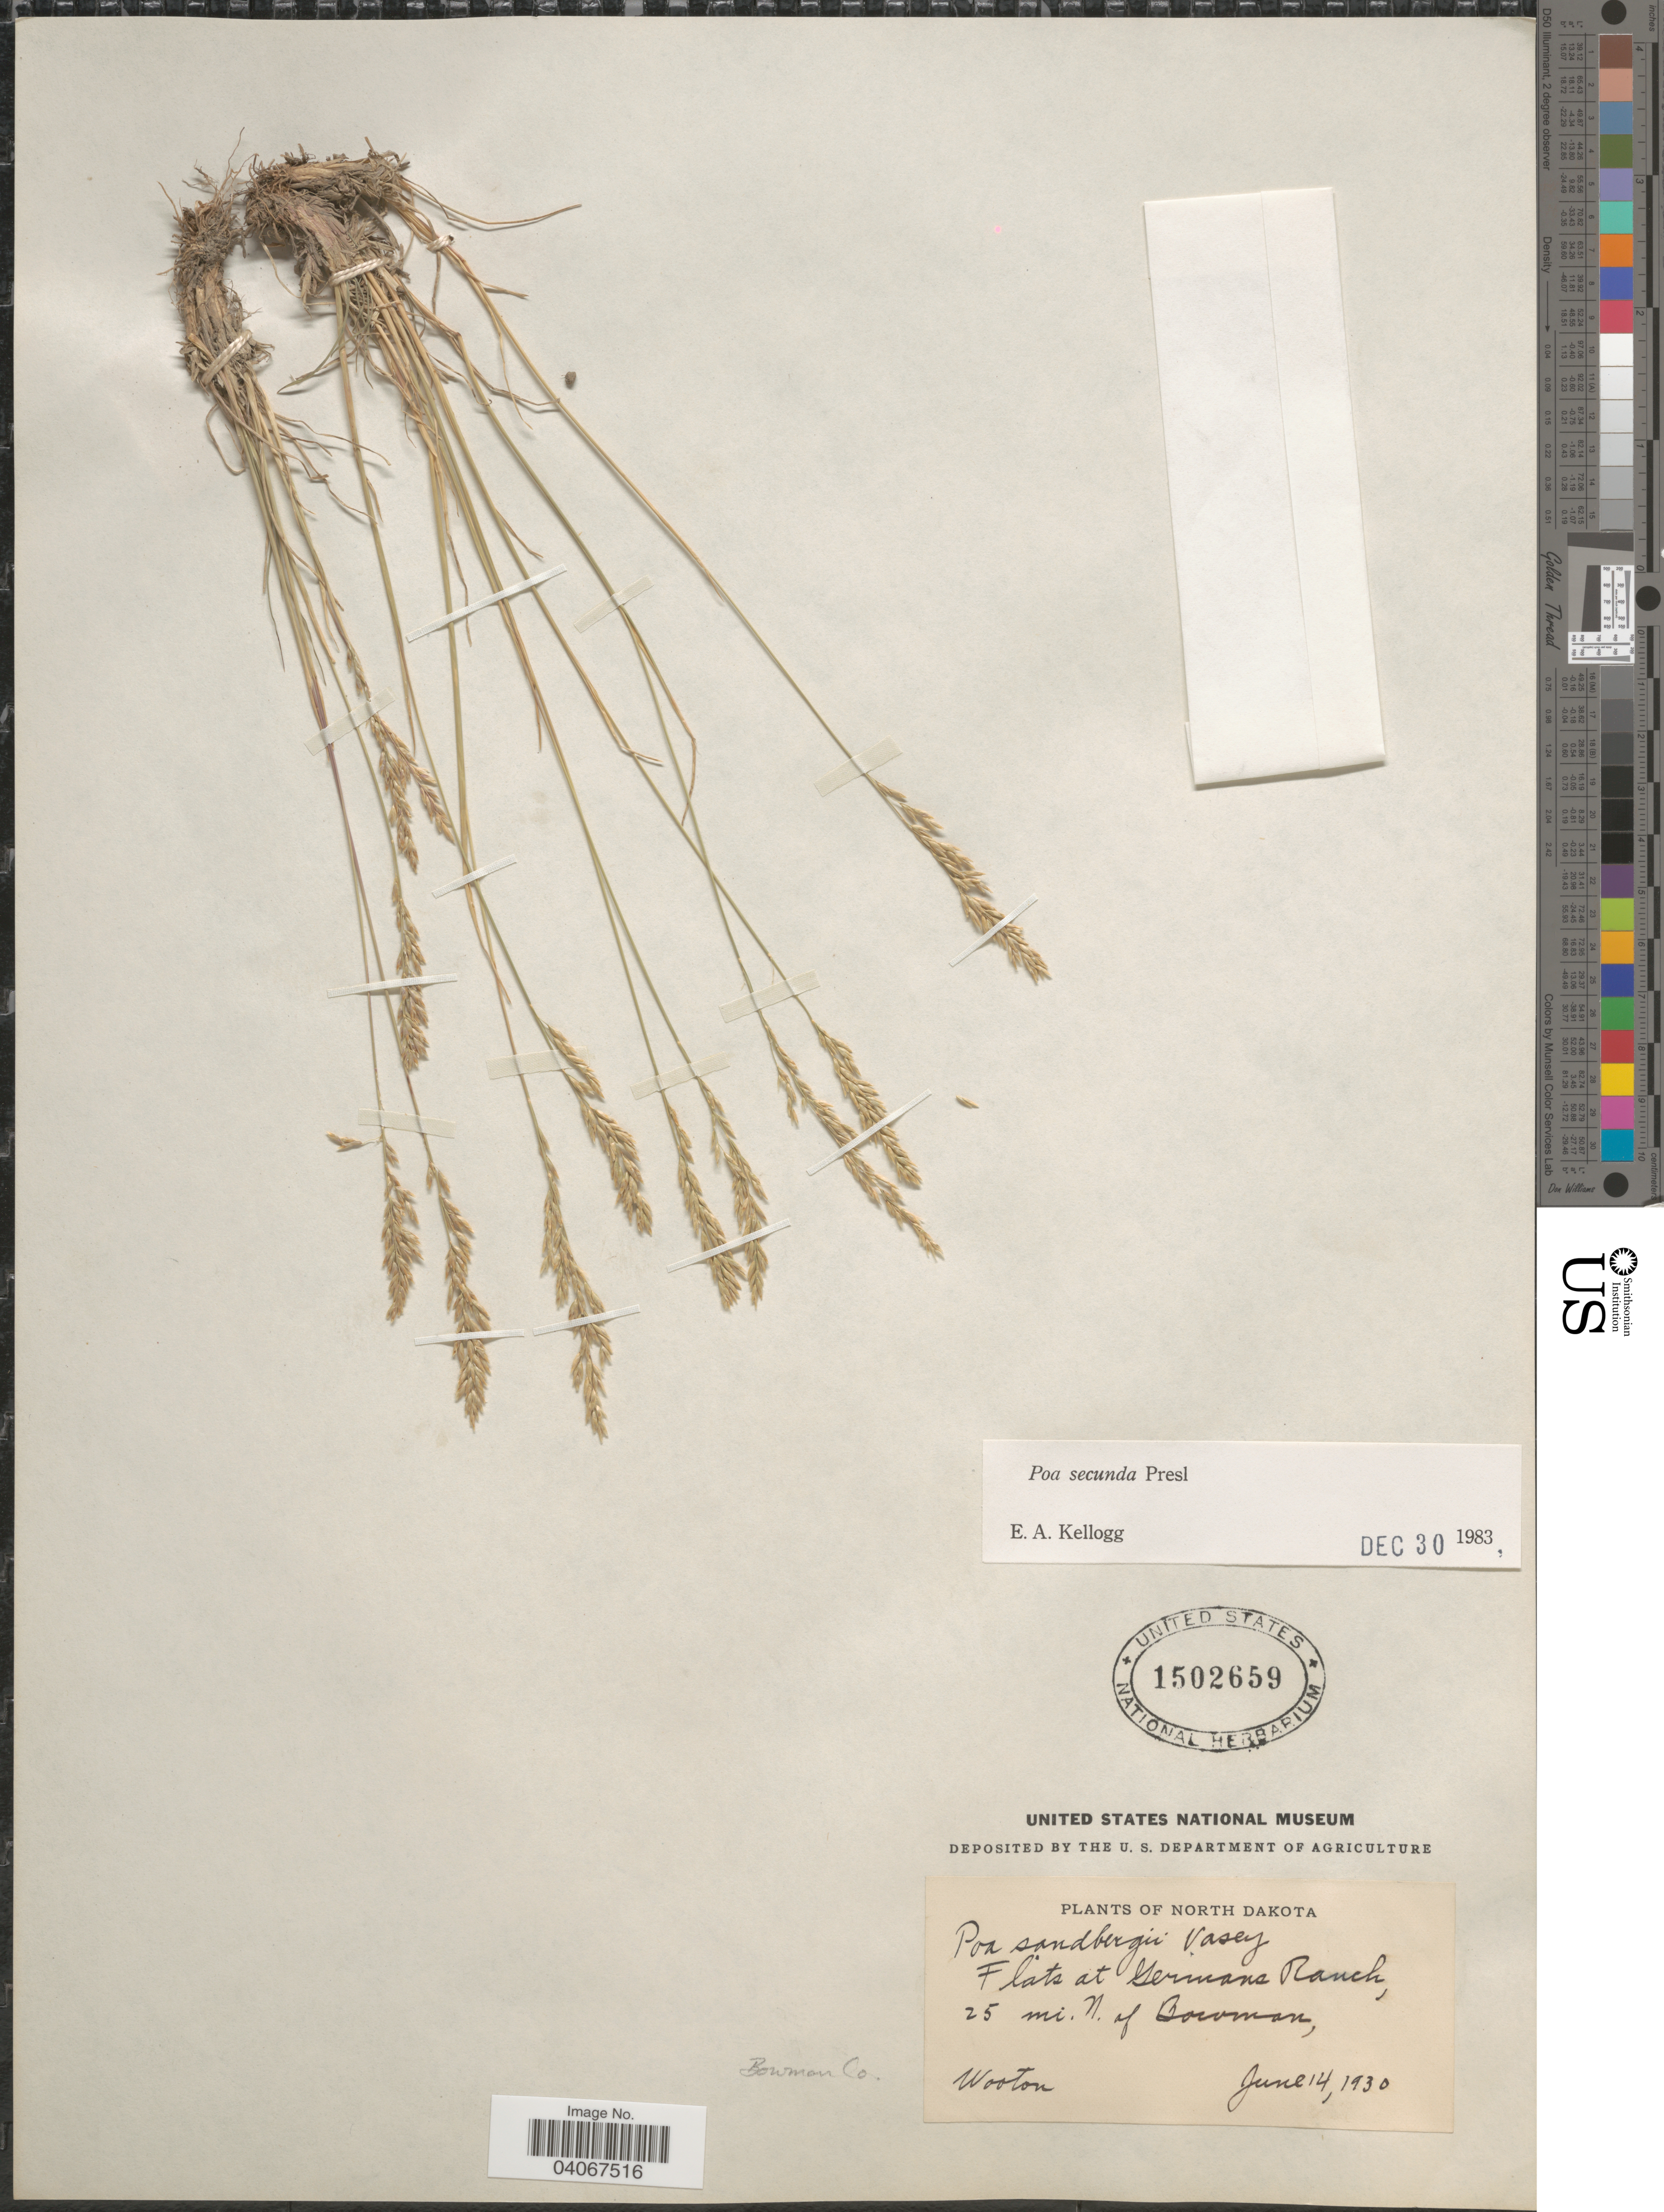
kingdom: Plantae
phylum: Tracheophyta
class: Liliopsida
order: Poales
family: Poaceae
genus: Poa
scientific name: Poa secunda subsp. secunda var. secunda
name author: J. Presl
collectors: E. O. Wooton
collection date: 1930-06-14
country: United States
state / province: North Dakota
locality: Flats at Germans Ranch, 25 mi. N. of Bowman. Bowman Co.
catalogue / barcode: US 1502659